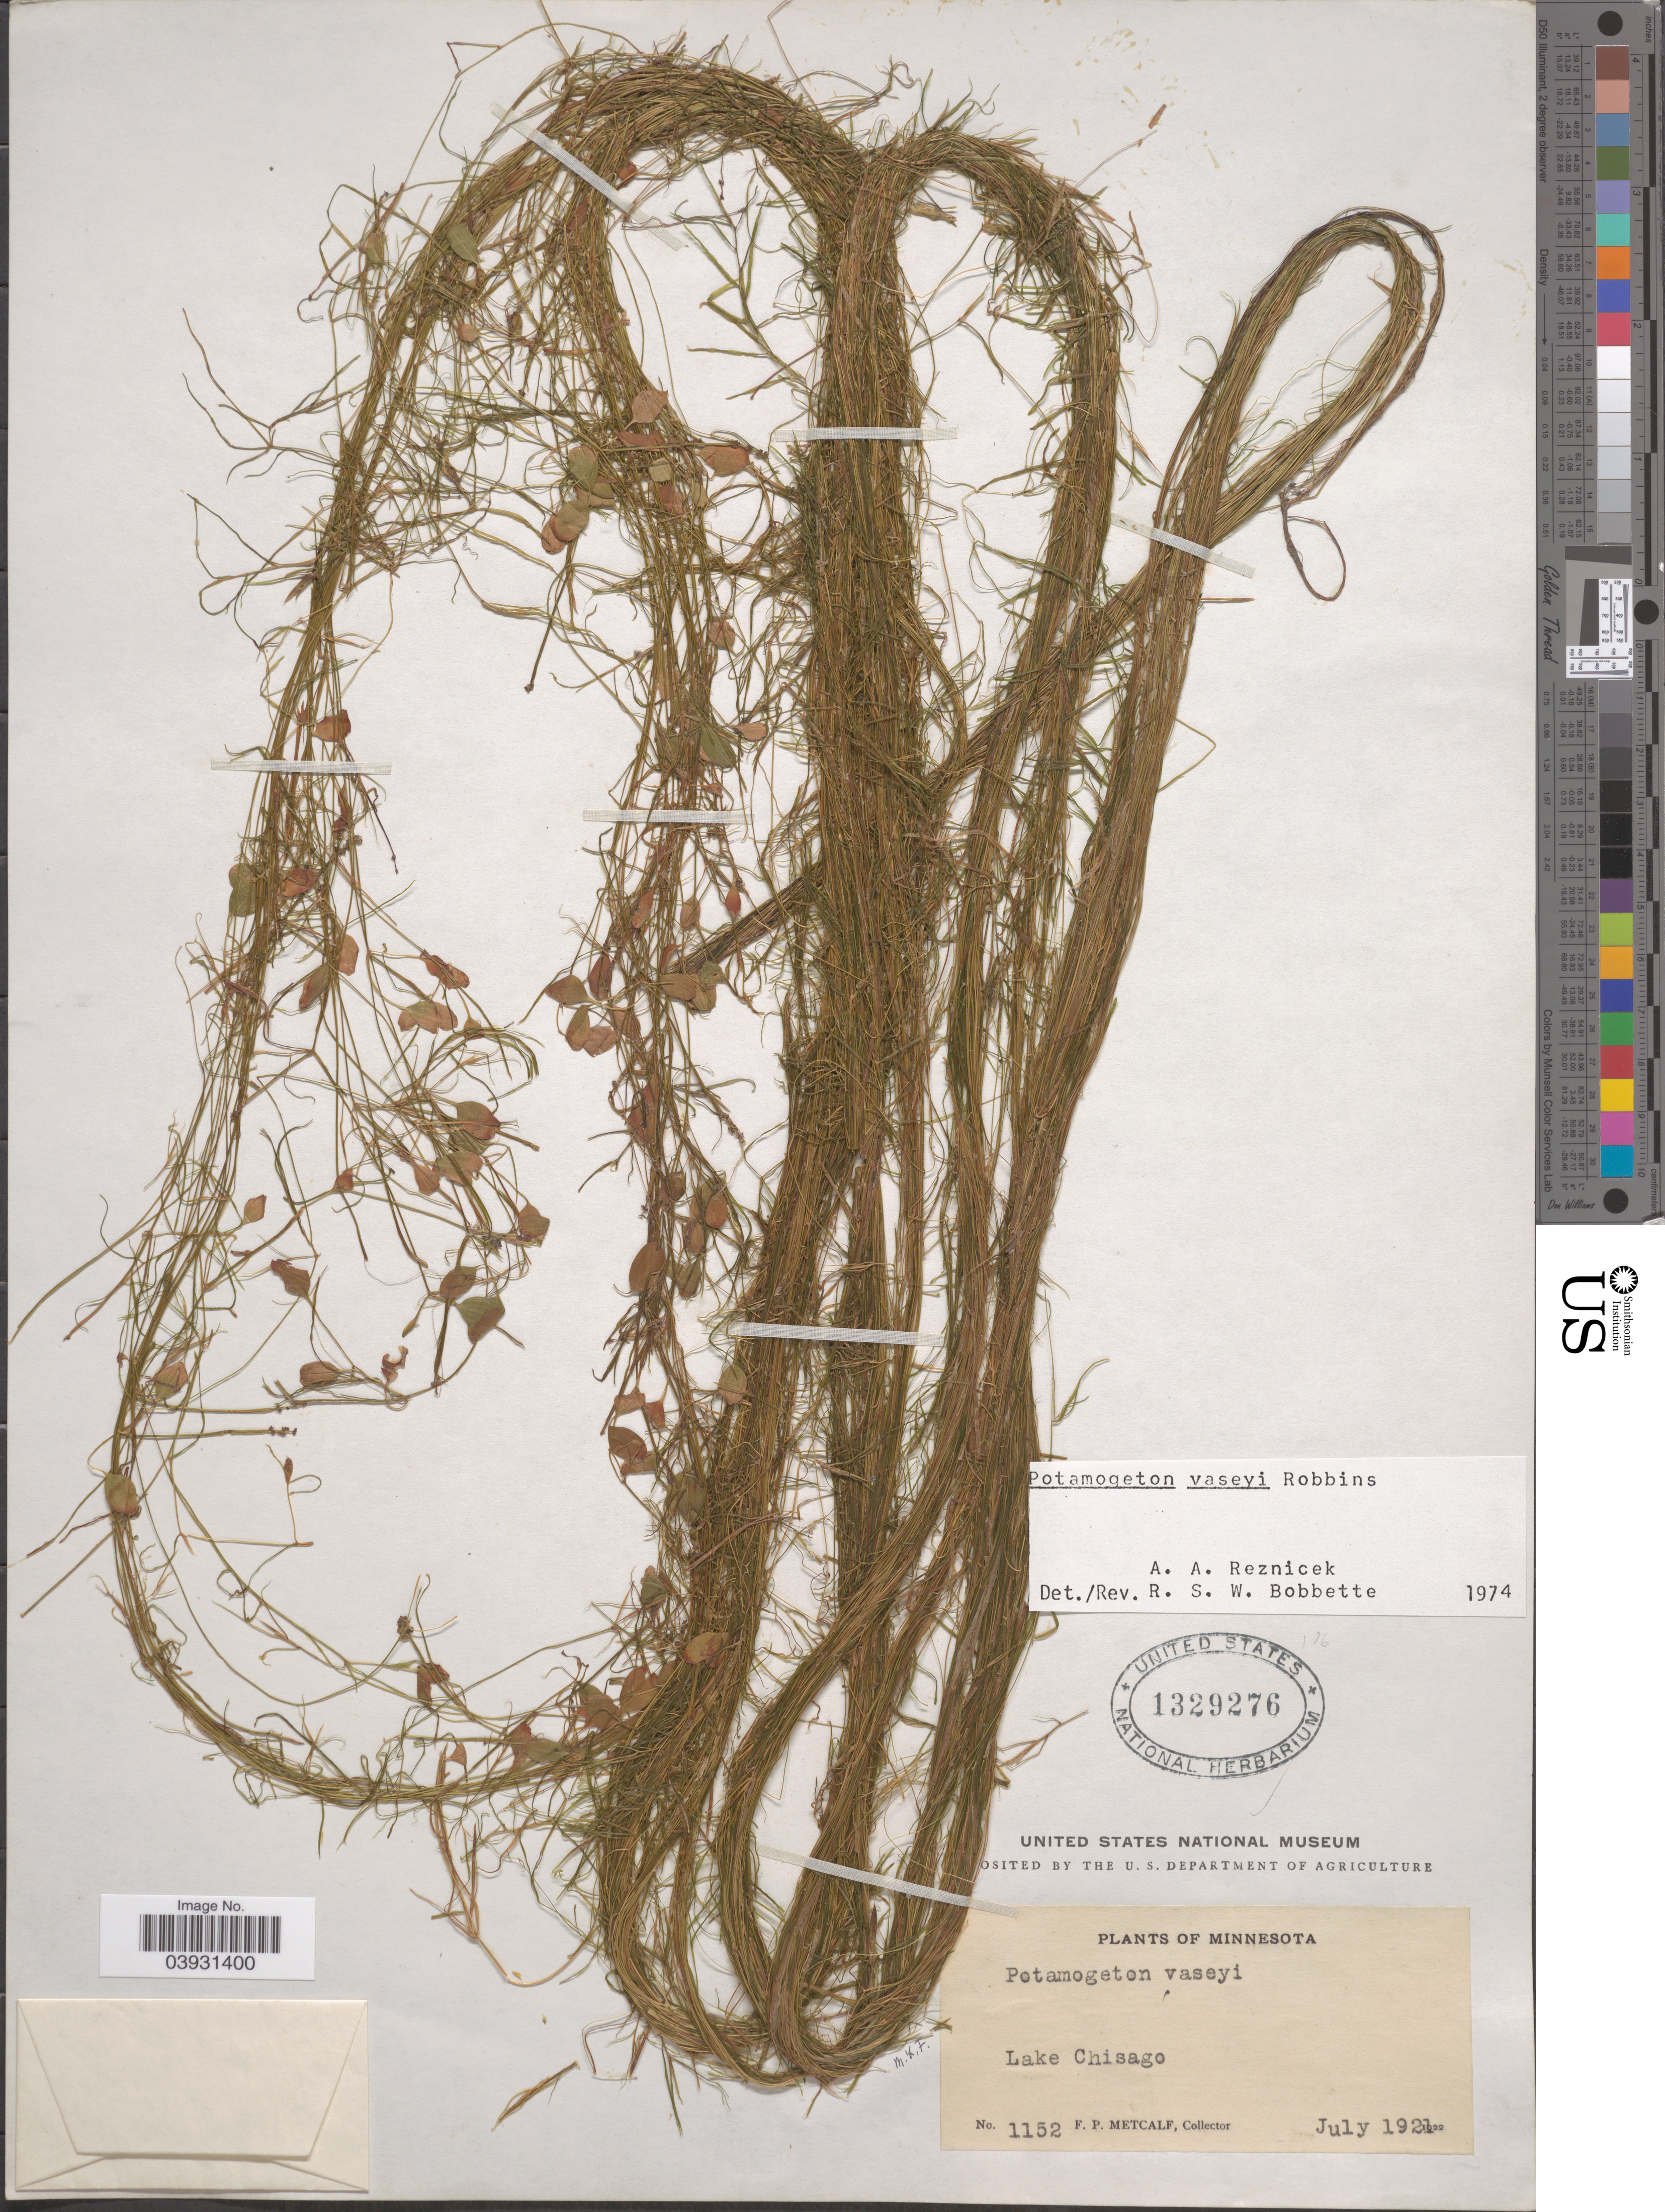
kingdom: Plantae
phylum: Tracheophyta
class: Liliopsida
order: Alismatales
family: Potamogetonaceae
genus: Potamogeton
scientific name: Potamogeton vaseyi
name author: J.W. Robbins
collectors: F. Metcalf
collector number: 1152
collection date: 1921-07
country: United States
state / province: Minnesota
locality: Lake Chisago.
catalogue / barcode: US 1329276